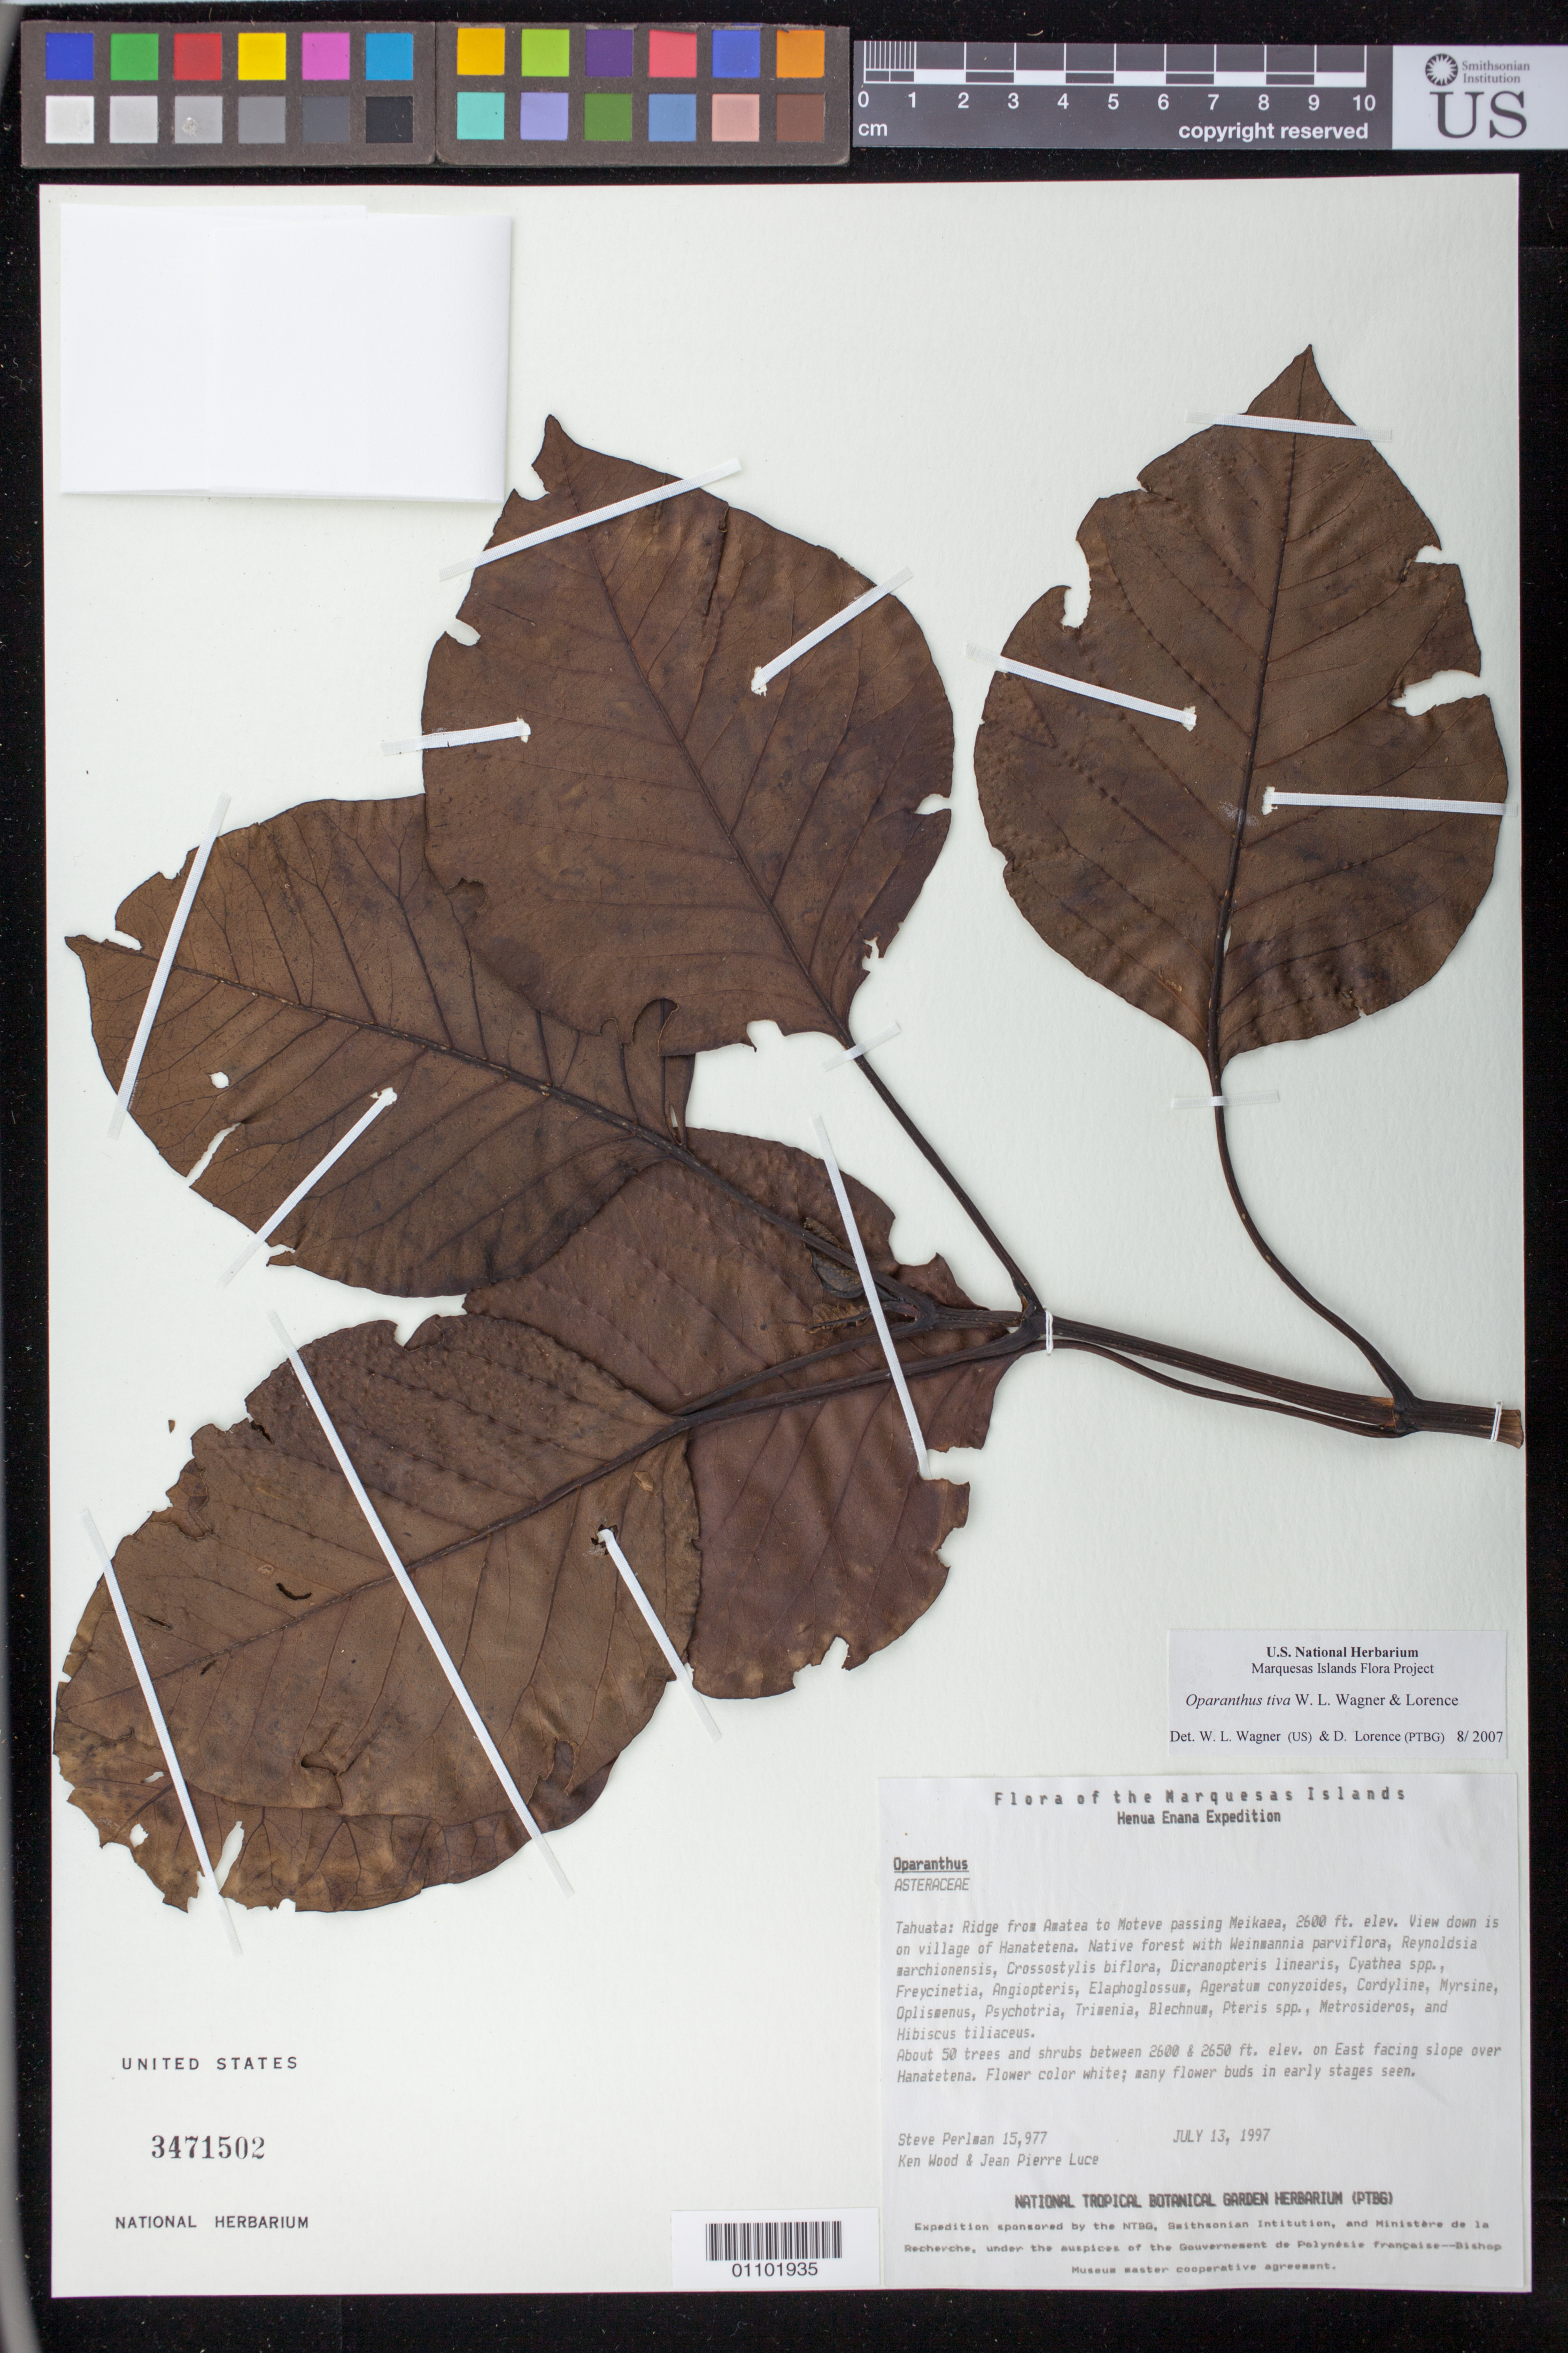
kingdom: Plantae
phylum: Tracheophyta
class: Magnoliopsida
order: Asterales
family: Asteraceae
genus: Oparanthus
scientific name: Oparanthus tiva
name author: W.L. Wagner & Lorence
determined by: Wagner, W. L.; Lorence, David H.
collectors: S. P. Perlman, K. R. Wood & J. Luce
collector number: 15977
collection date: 1997-07-13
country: French Polynesia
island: Tahuata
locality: ridge from Amatea to Moteve passing Meikaea, view down is on village of Hanatetena, on E facing slope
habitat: native forest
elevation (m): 792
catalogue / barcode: US 3471502